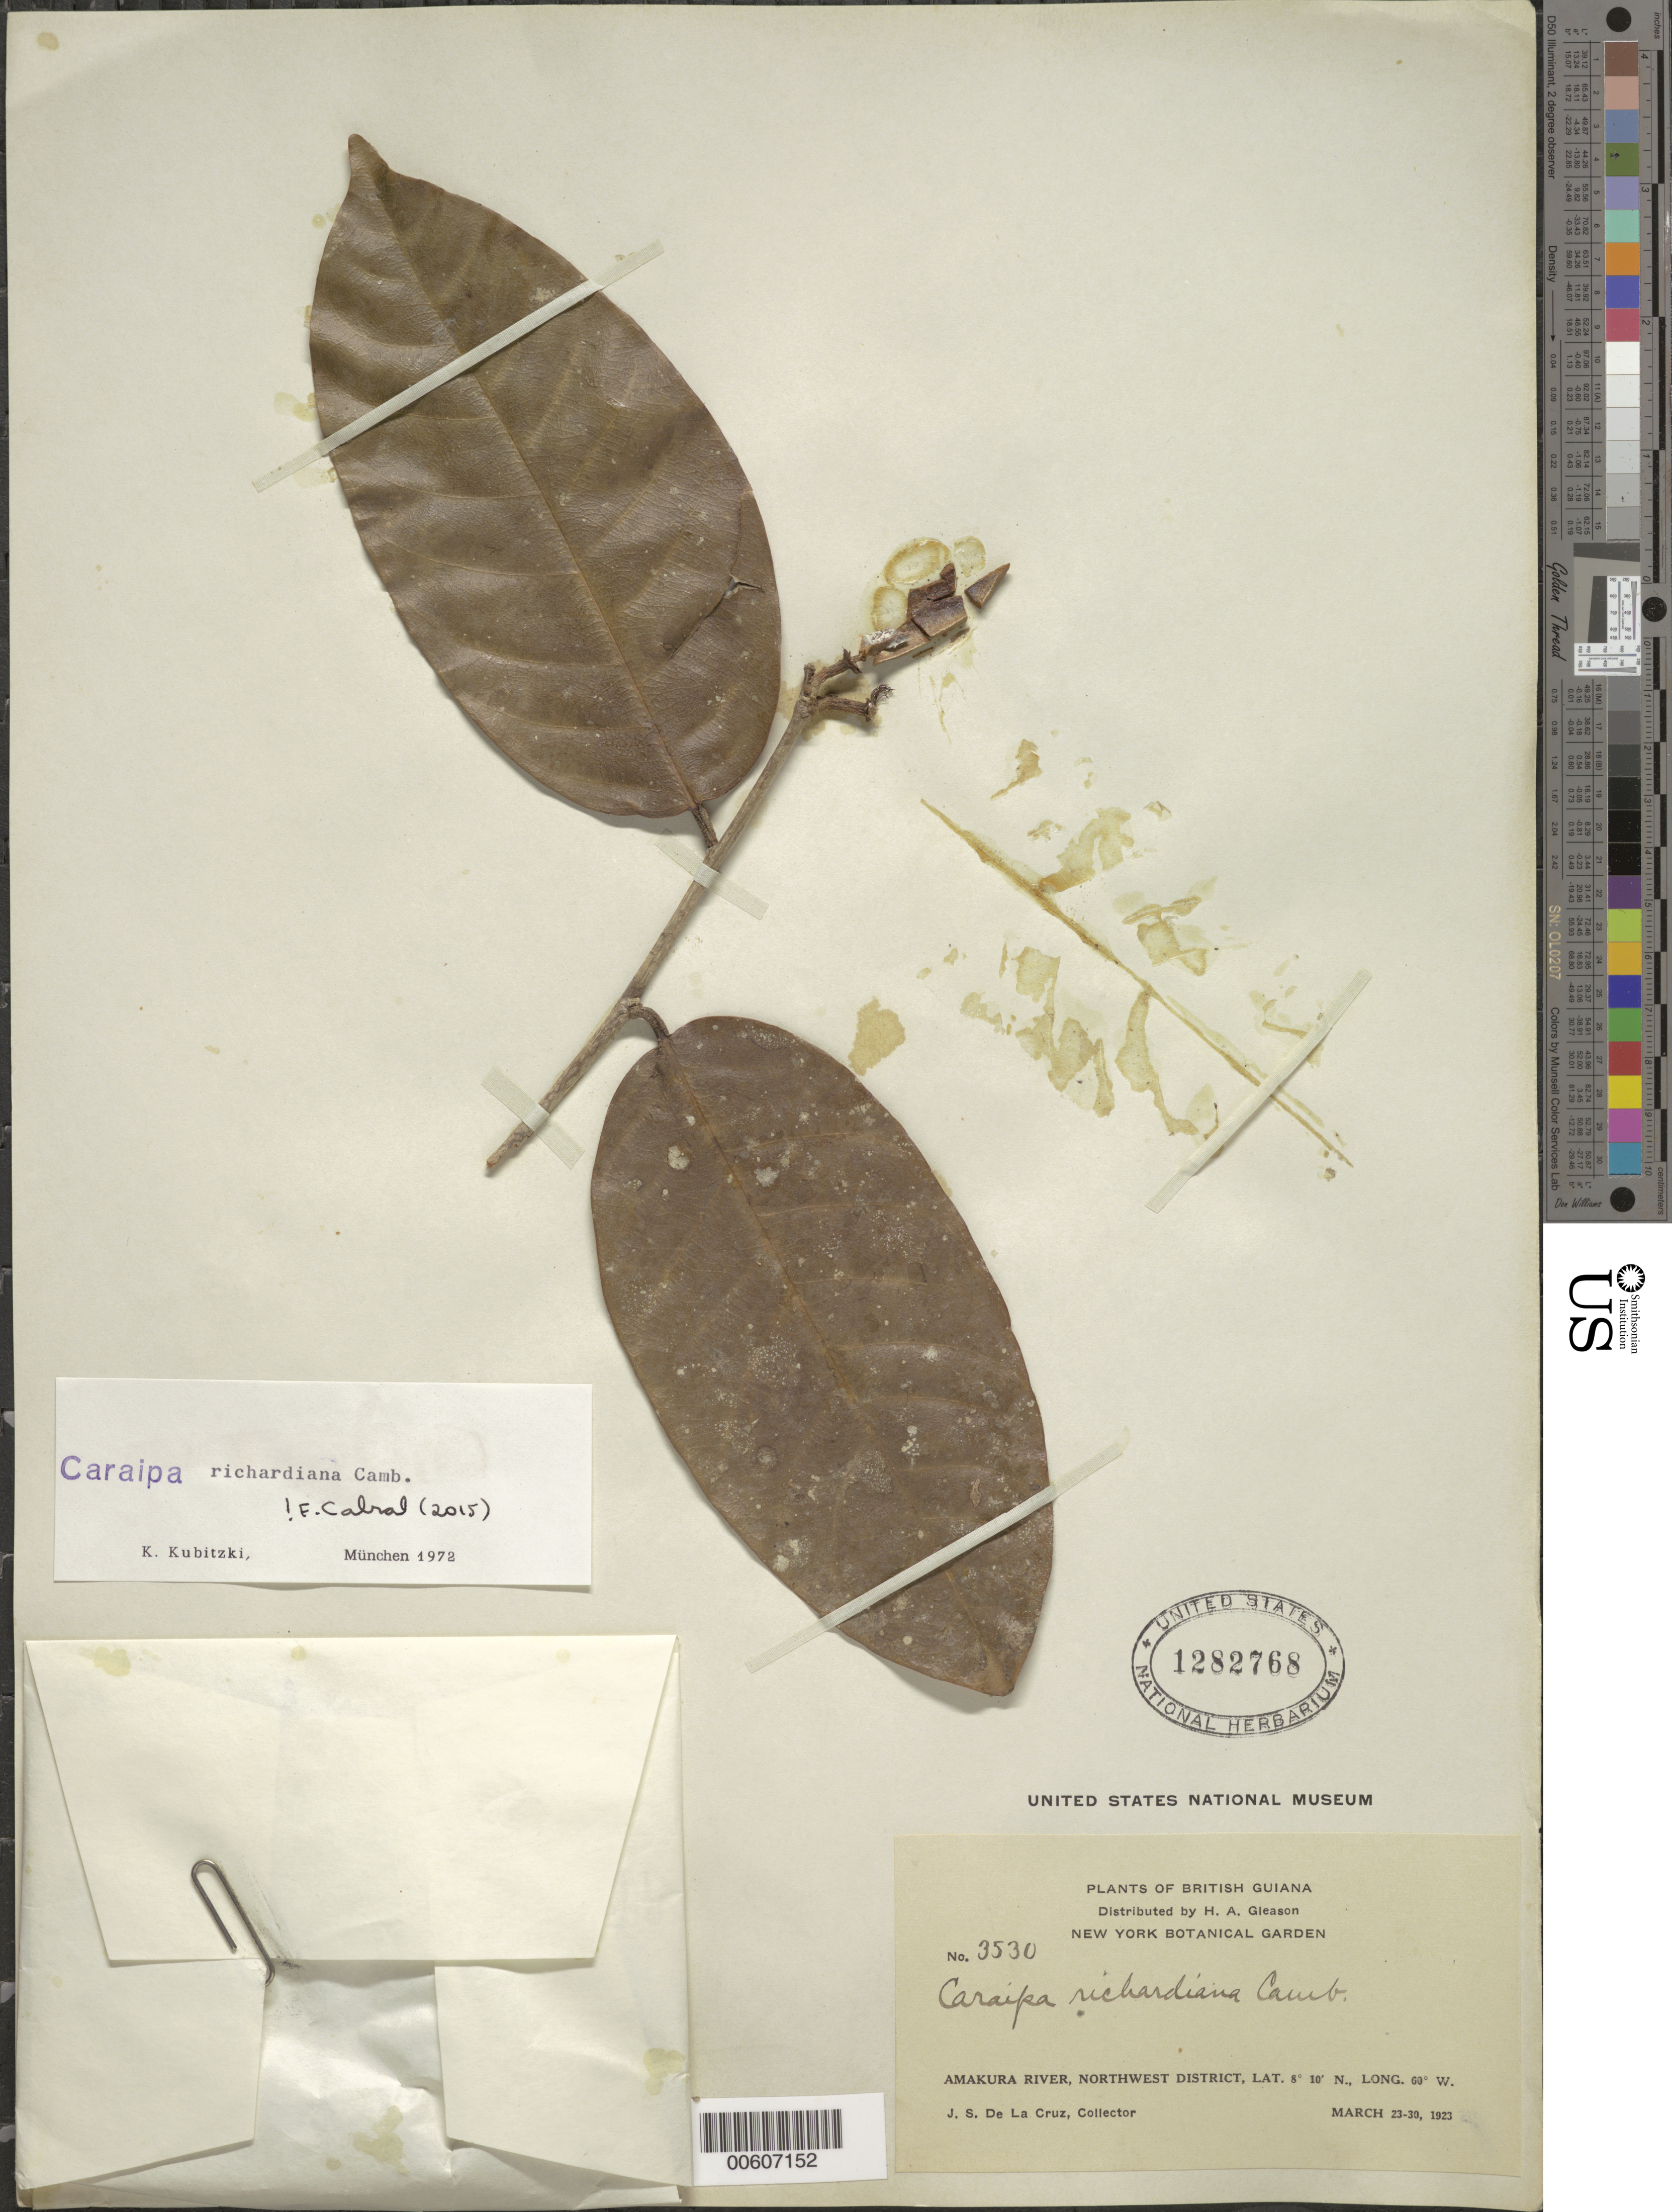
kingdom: Plantae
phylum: Tracheophyta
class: Magnoliopsida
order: Malpighiales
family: Calophyllaceae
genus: Caraipa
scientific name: Caraipa richardiana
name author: Cambess.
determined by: Kubitzki, Klaus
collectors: J. S. de la Cruz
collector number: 3530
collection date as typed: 23-Mar-23 to 30-Mar-23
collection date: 1923-03-23/1923-03-30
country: Guyana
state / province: Barima-Waini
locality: Amakura R., NW District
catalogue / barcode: US 1282768